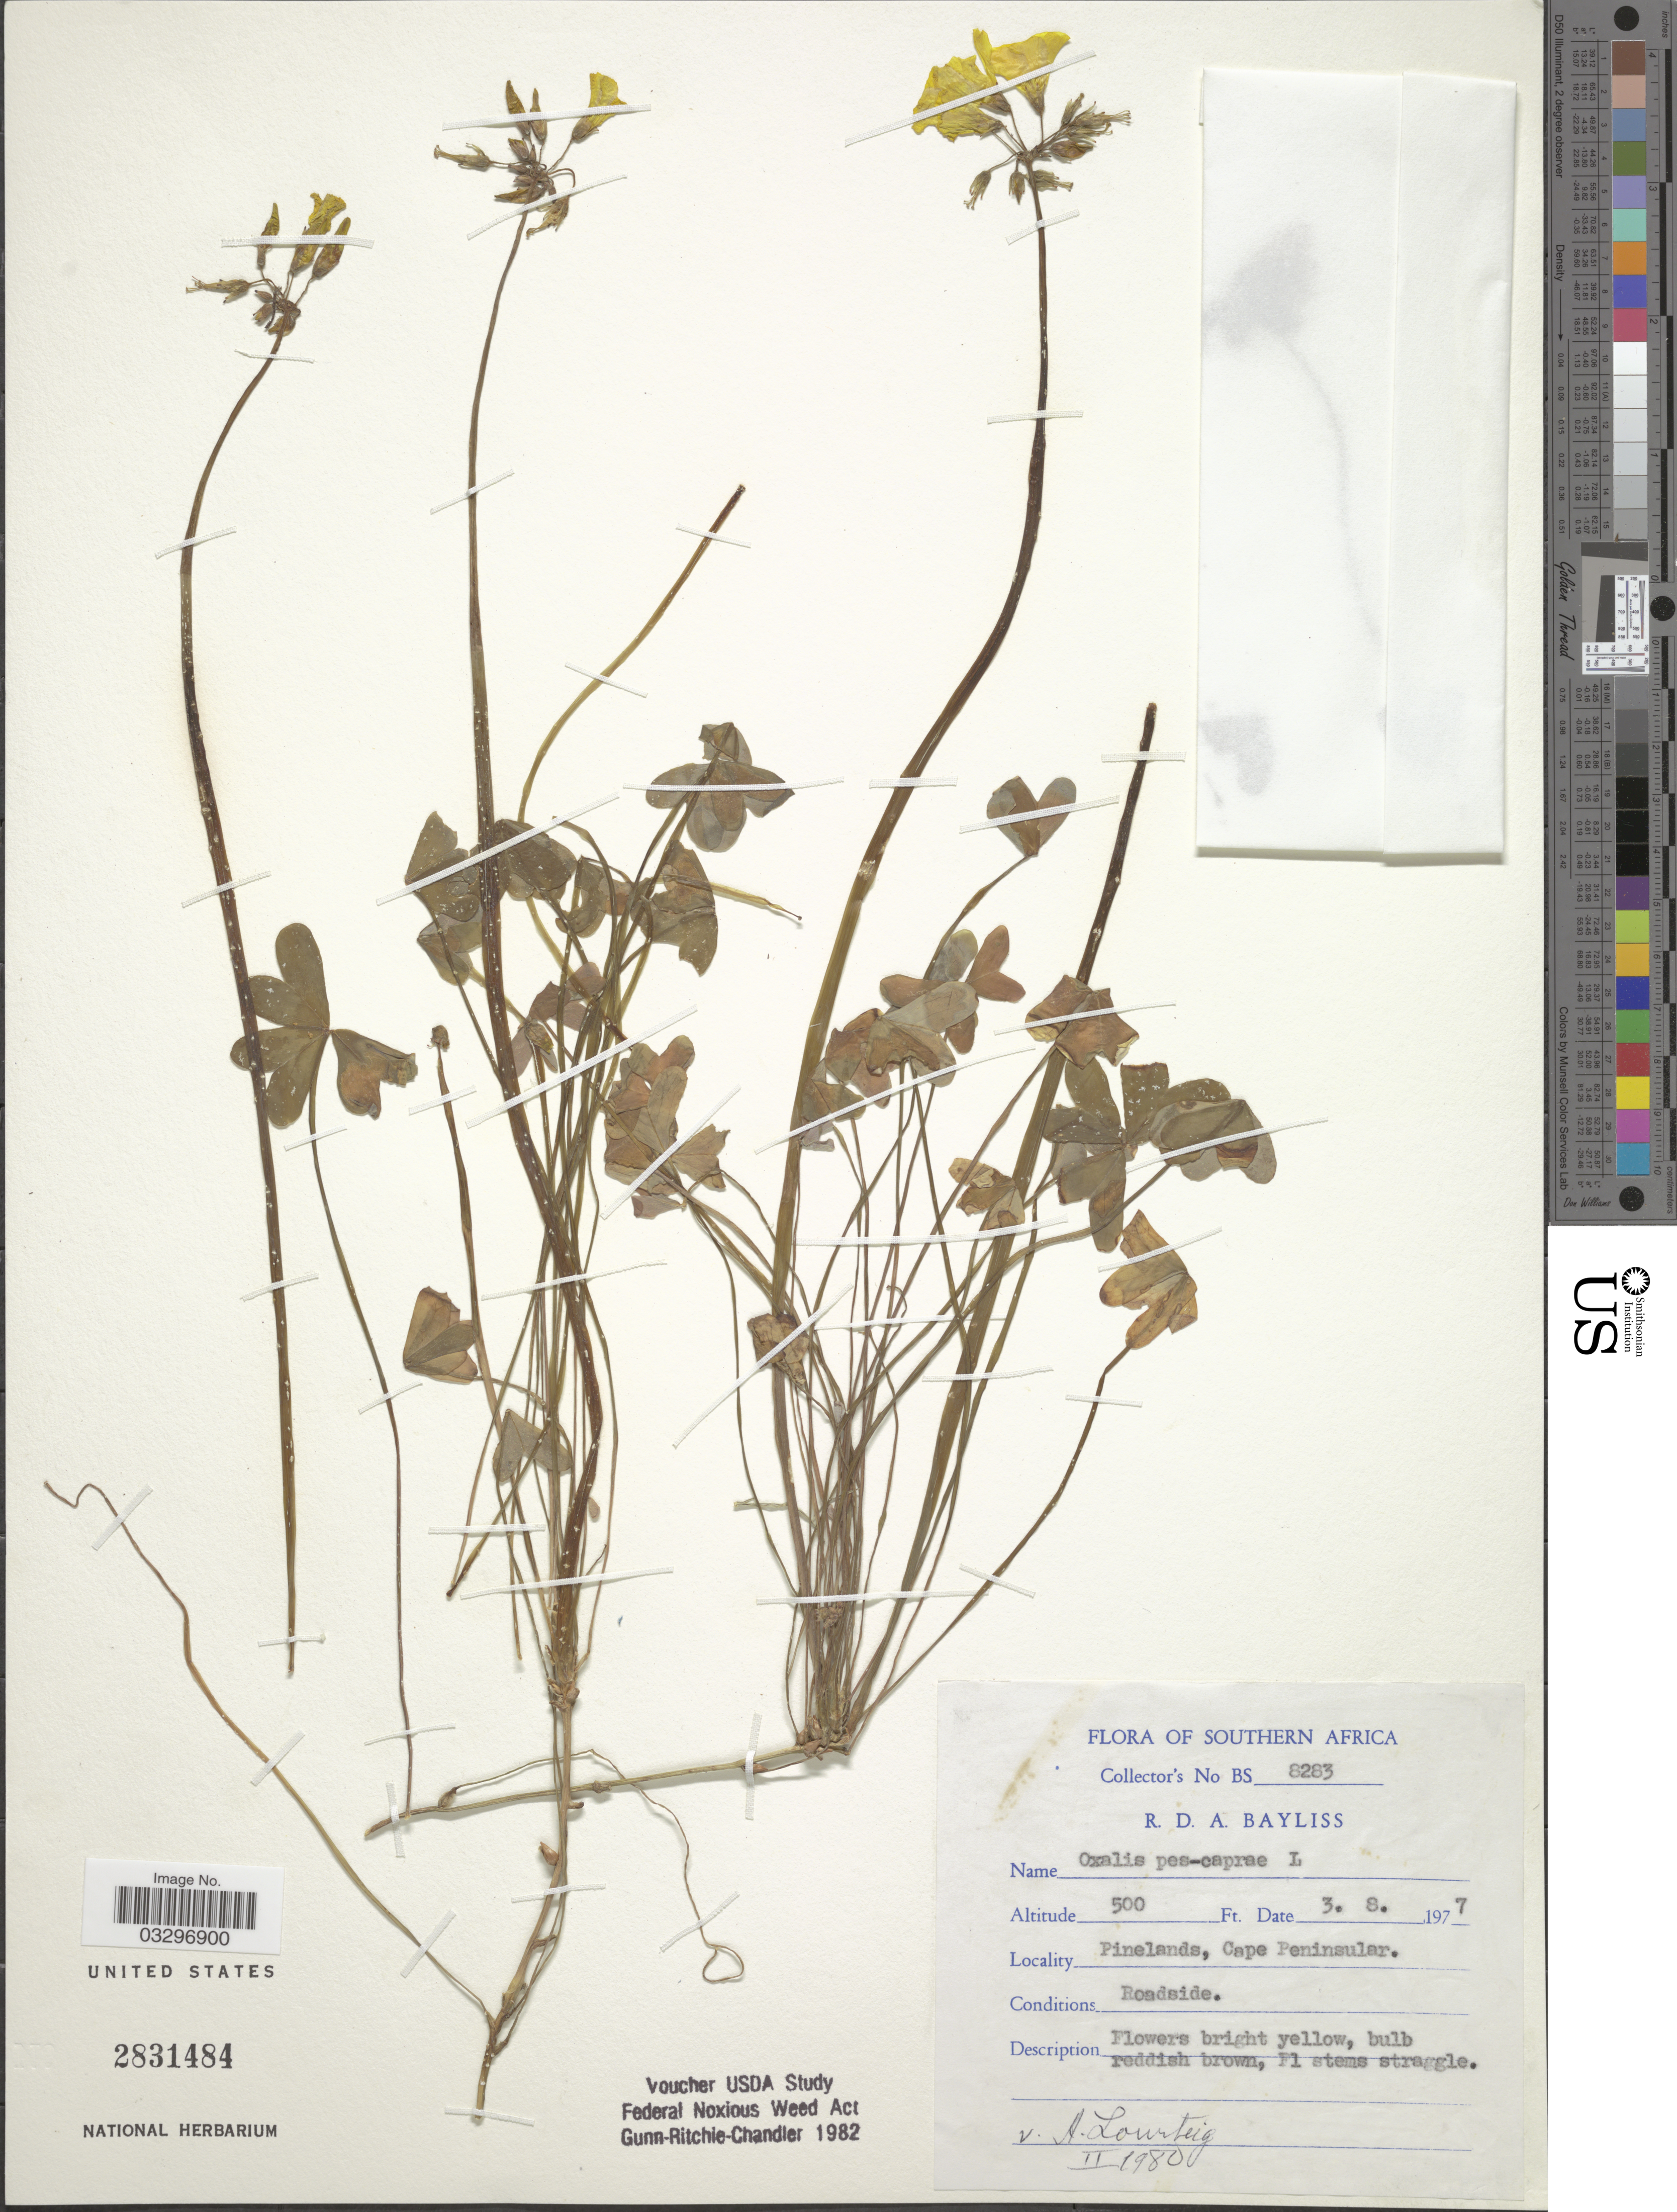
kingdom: Plantae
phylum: Tracheophyta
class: Magnoliopsida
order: Oxalidales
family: Oxalidaceae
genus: Oxalis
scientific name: Oxalis pes-caprae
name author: L.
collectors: R. Bayliss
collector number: BS 8283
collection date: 1977-08-03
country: South Africa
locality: Southern Africa. Pinelands, Cape Peninsular.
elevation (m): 152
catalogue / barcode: US 2831484